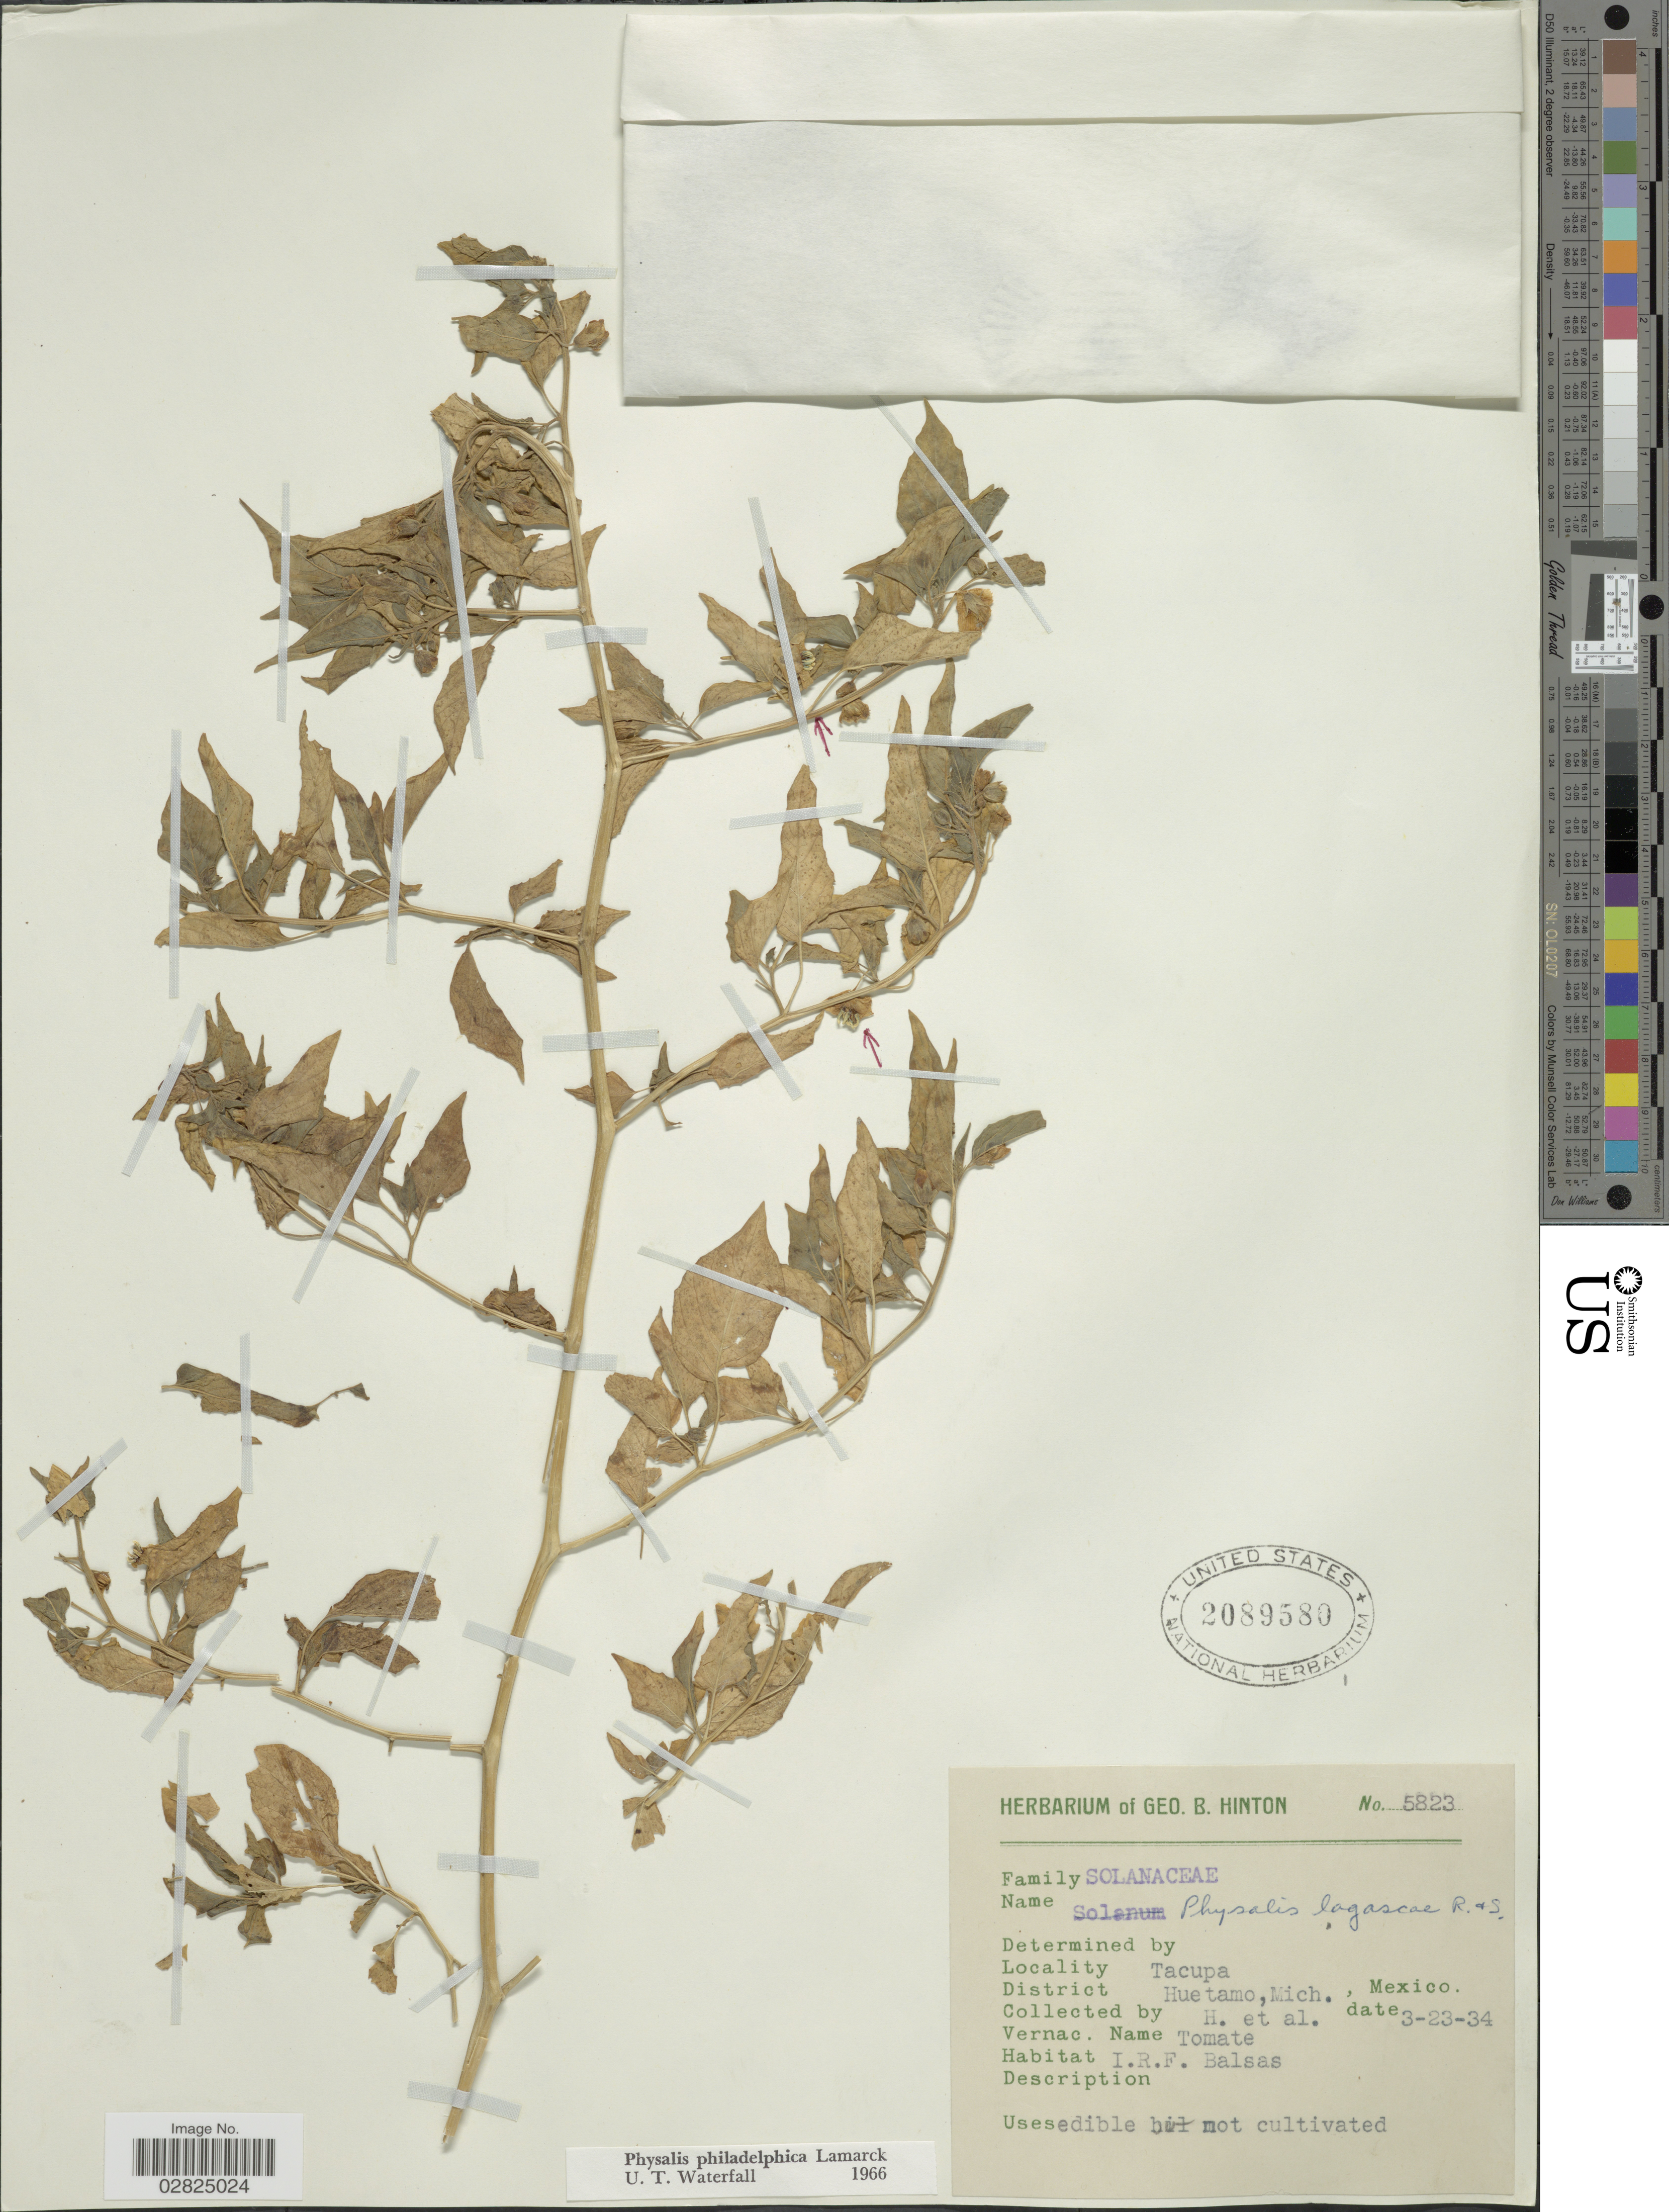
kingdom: Plantae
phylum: Tracheophyta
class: Magnoliopsida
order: Solanales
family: Solanaceae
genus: Physalis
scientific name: Physalis philadelphica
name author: Lam.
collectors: G. B. Hinton & et al.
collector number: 5823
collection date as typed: Transcribed d/m/y: 23/3/34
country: Mexico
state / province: Michoacán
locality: Tacupa. District Huetamo.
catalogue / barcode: US 2089580